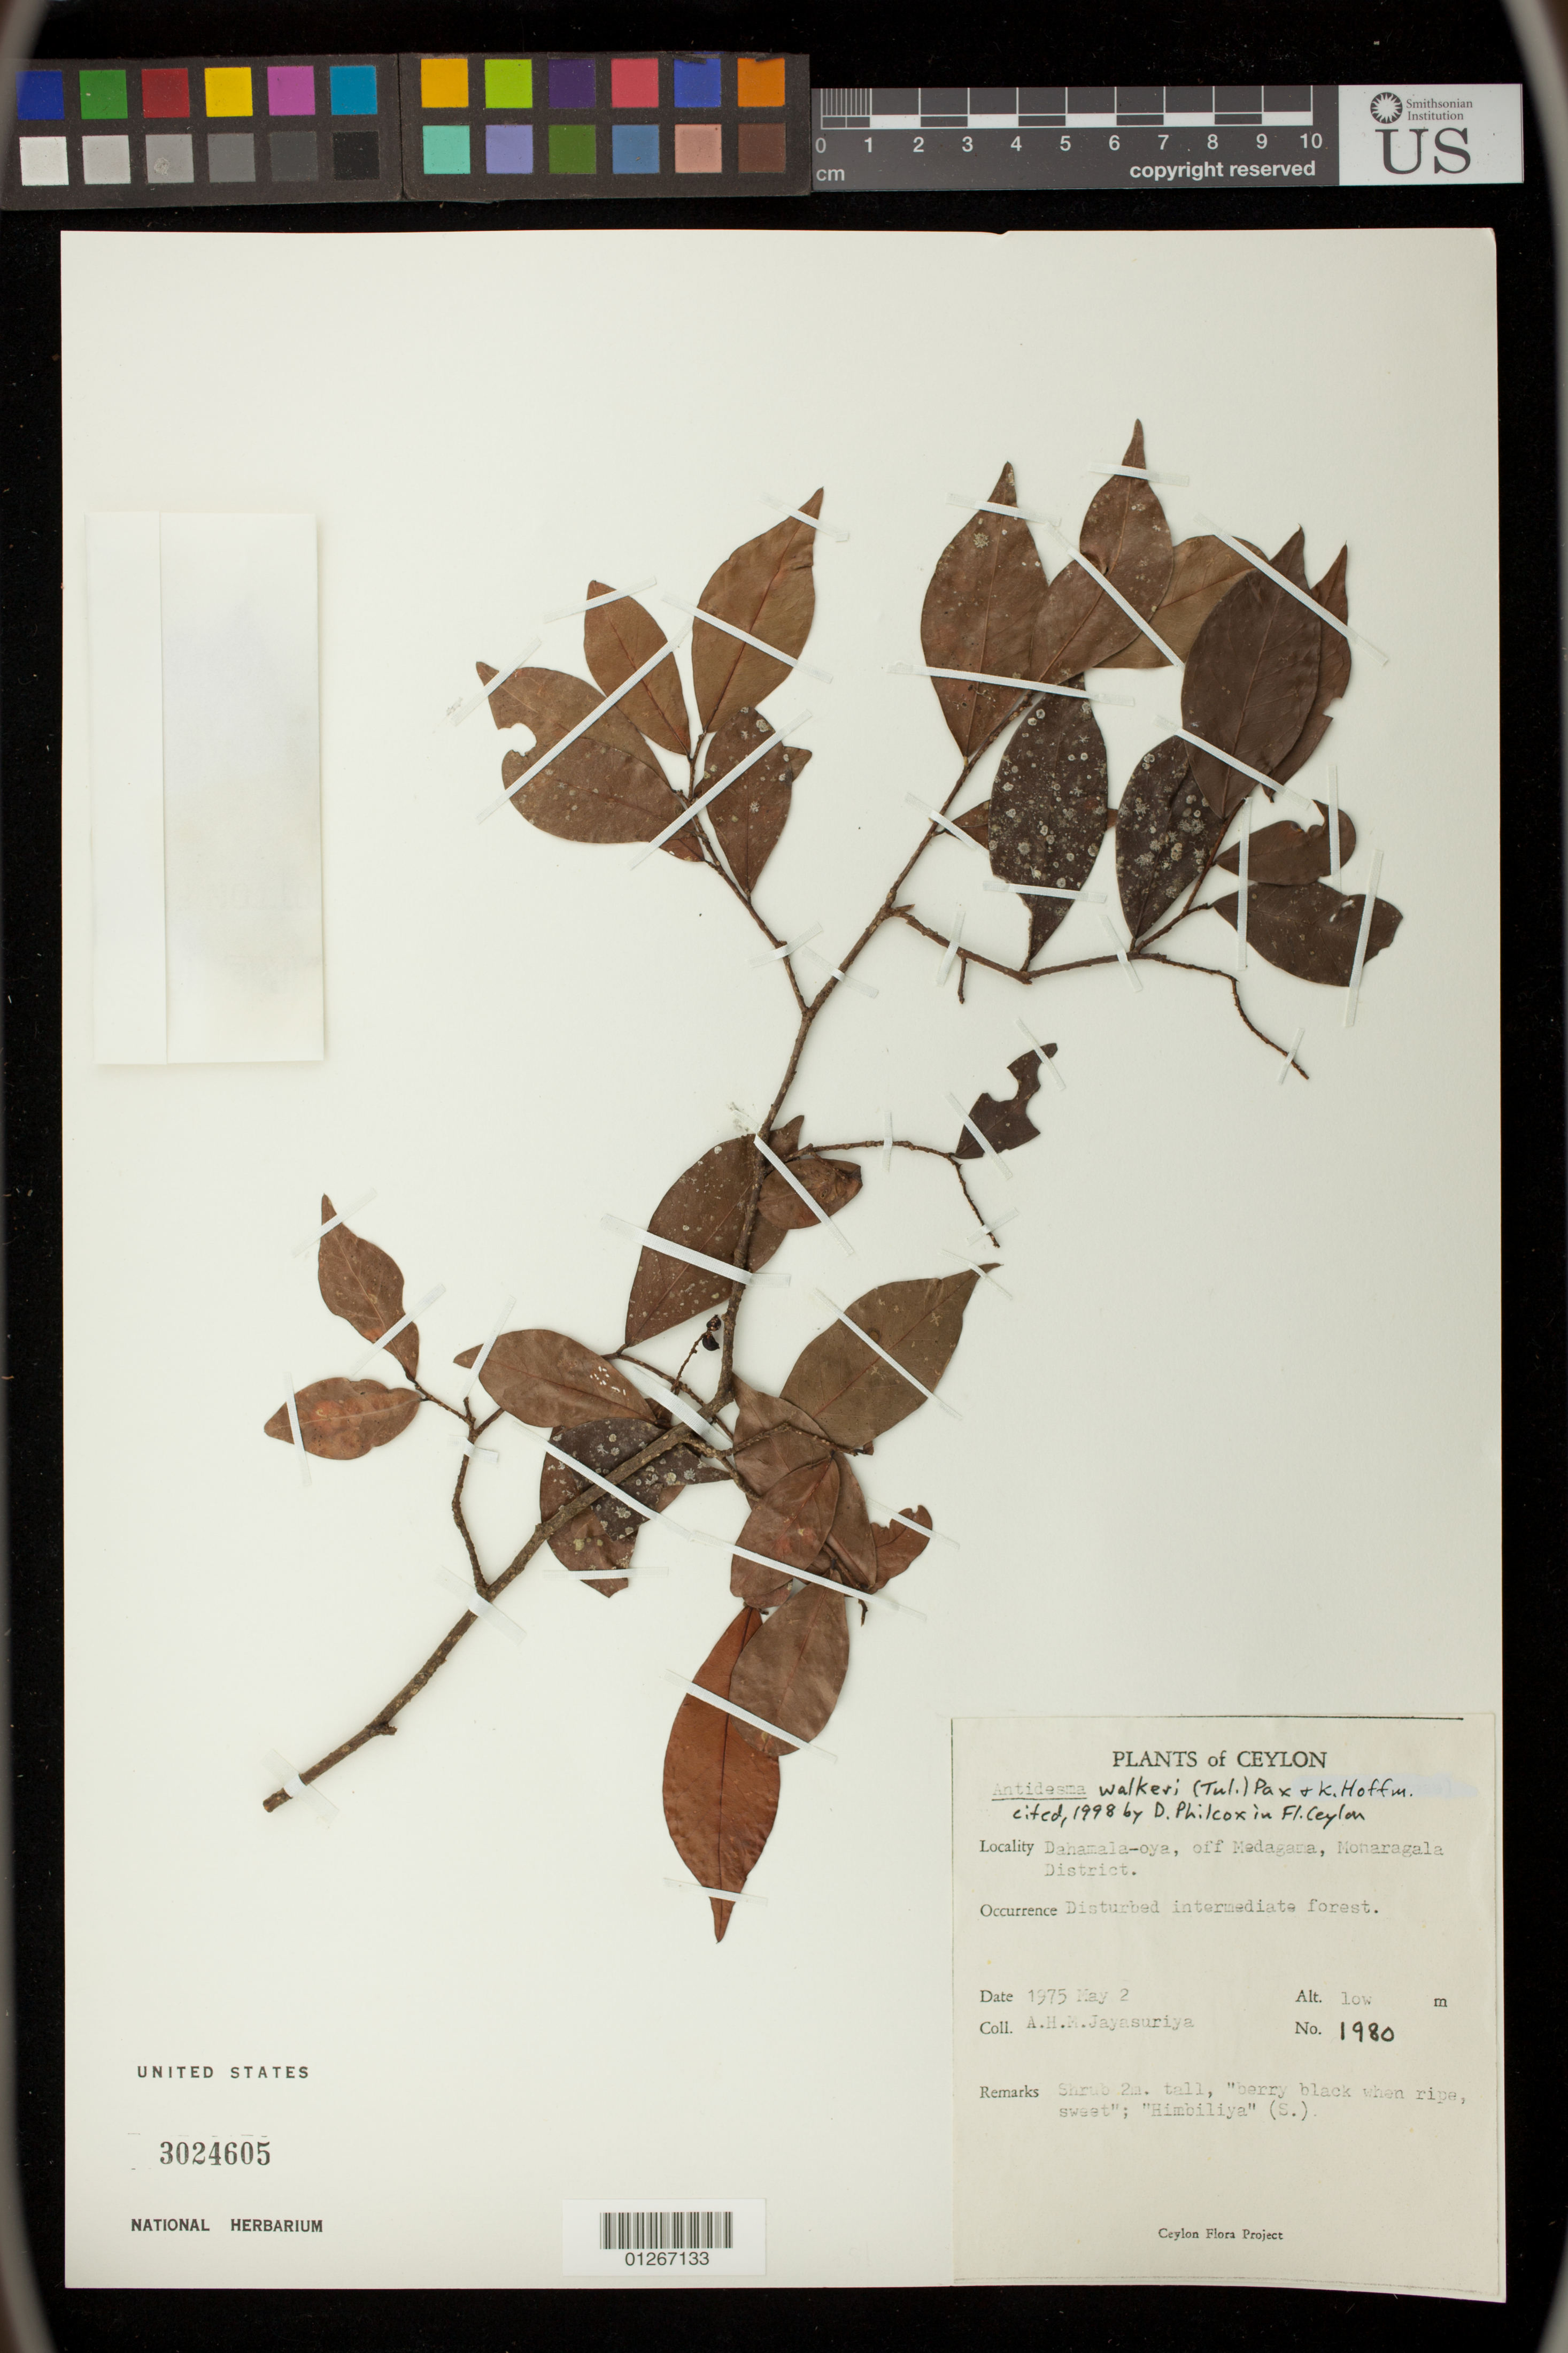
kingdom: Plantae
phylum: Tracheophyta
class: Magnoliopsida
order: Malpighiales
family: Phyllanthaceae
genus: Antidesma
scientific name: Antidesma walkeri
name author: (Tul.) Pax & K. Hoffm.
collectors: A. H. Jayasuriya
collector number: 1980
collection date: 1975-05-02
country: Sri Lanka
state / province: Uva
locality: Dahamala-oya, off Medagama, Monaragala District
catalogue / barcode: US 3024605